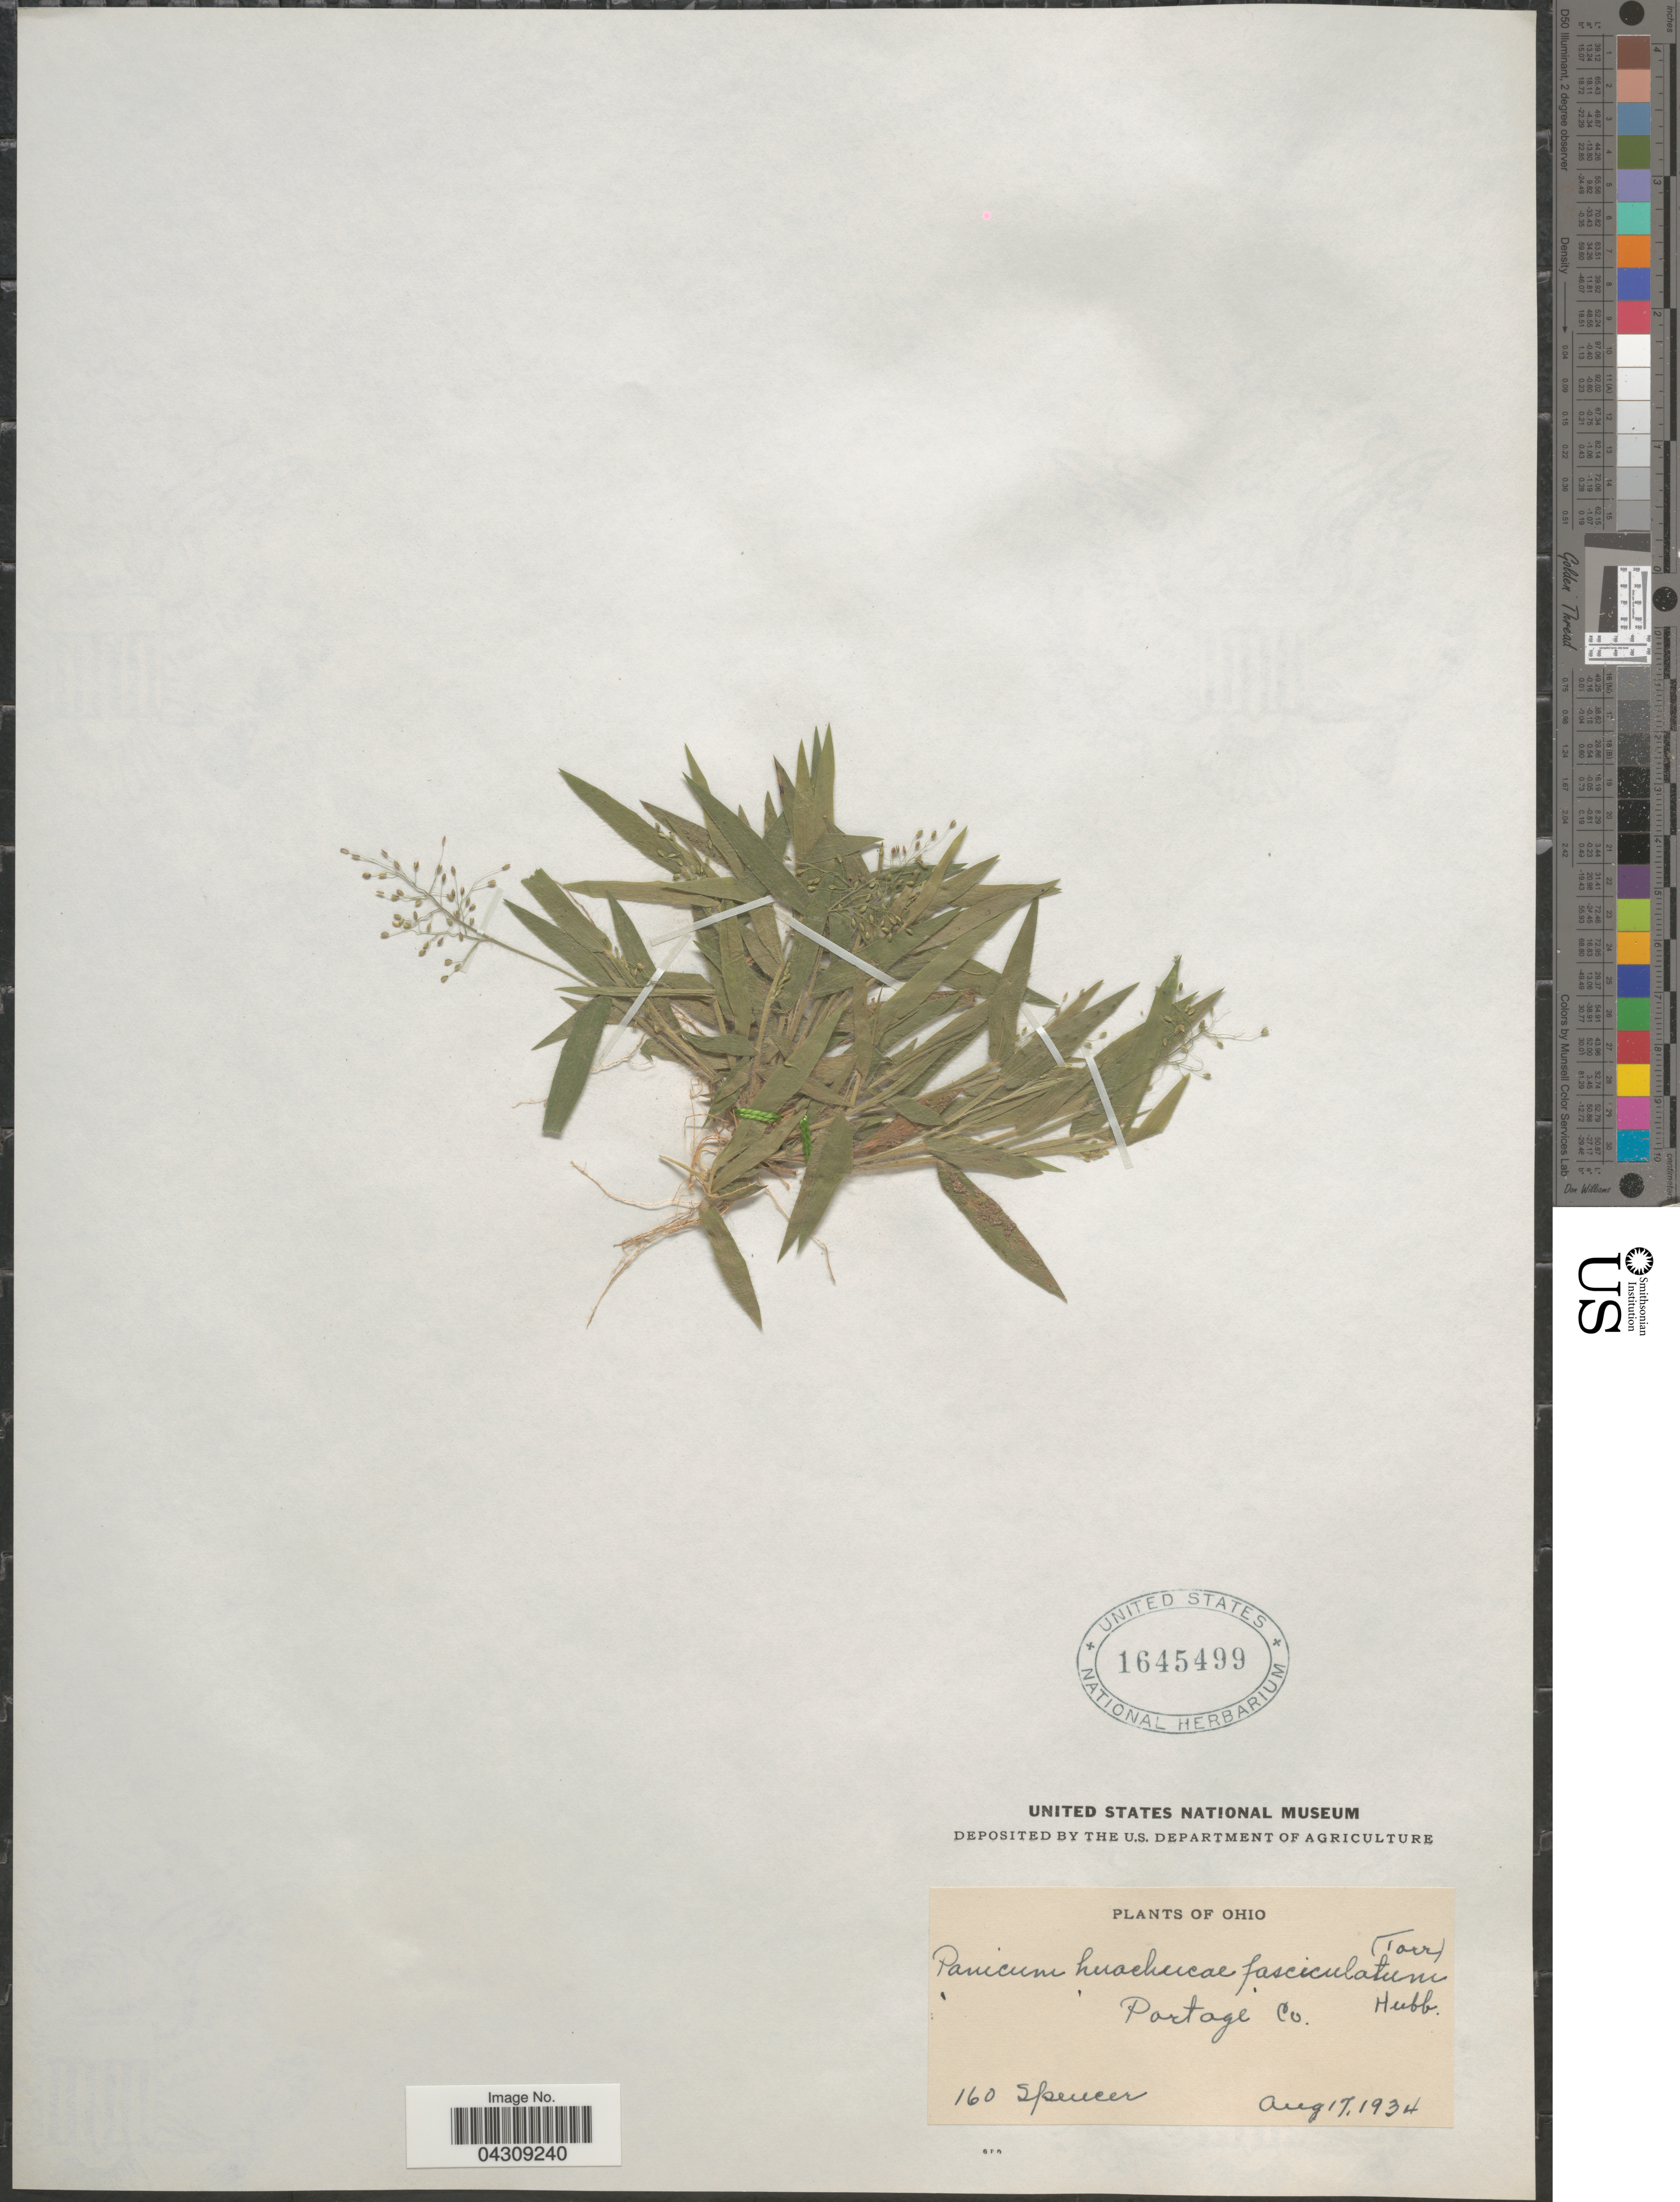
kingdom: Plantae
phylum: Tracheophyta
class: Liliopsida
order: Poales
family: Poaceae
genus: Dichanthelium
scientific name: Dichanthelium acuminatum var. acuminatum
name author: (Sw.) Gould & C.A. Clark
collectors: -- Spencer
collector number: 160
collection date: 1934-08-17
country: United States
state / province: Ohio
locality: Portage Co.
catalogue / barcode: US 1645499